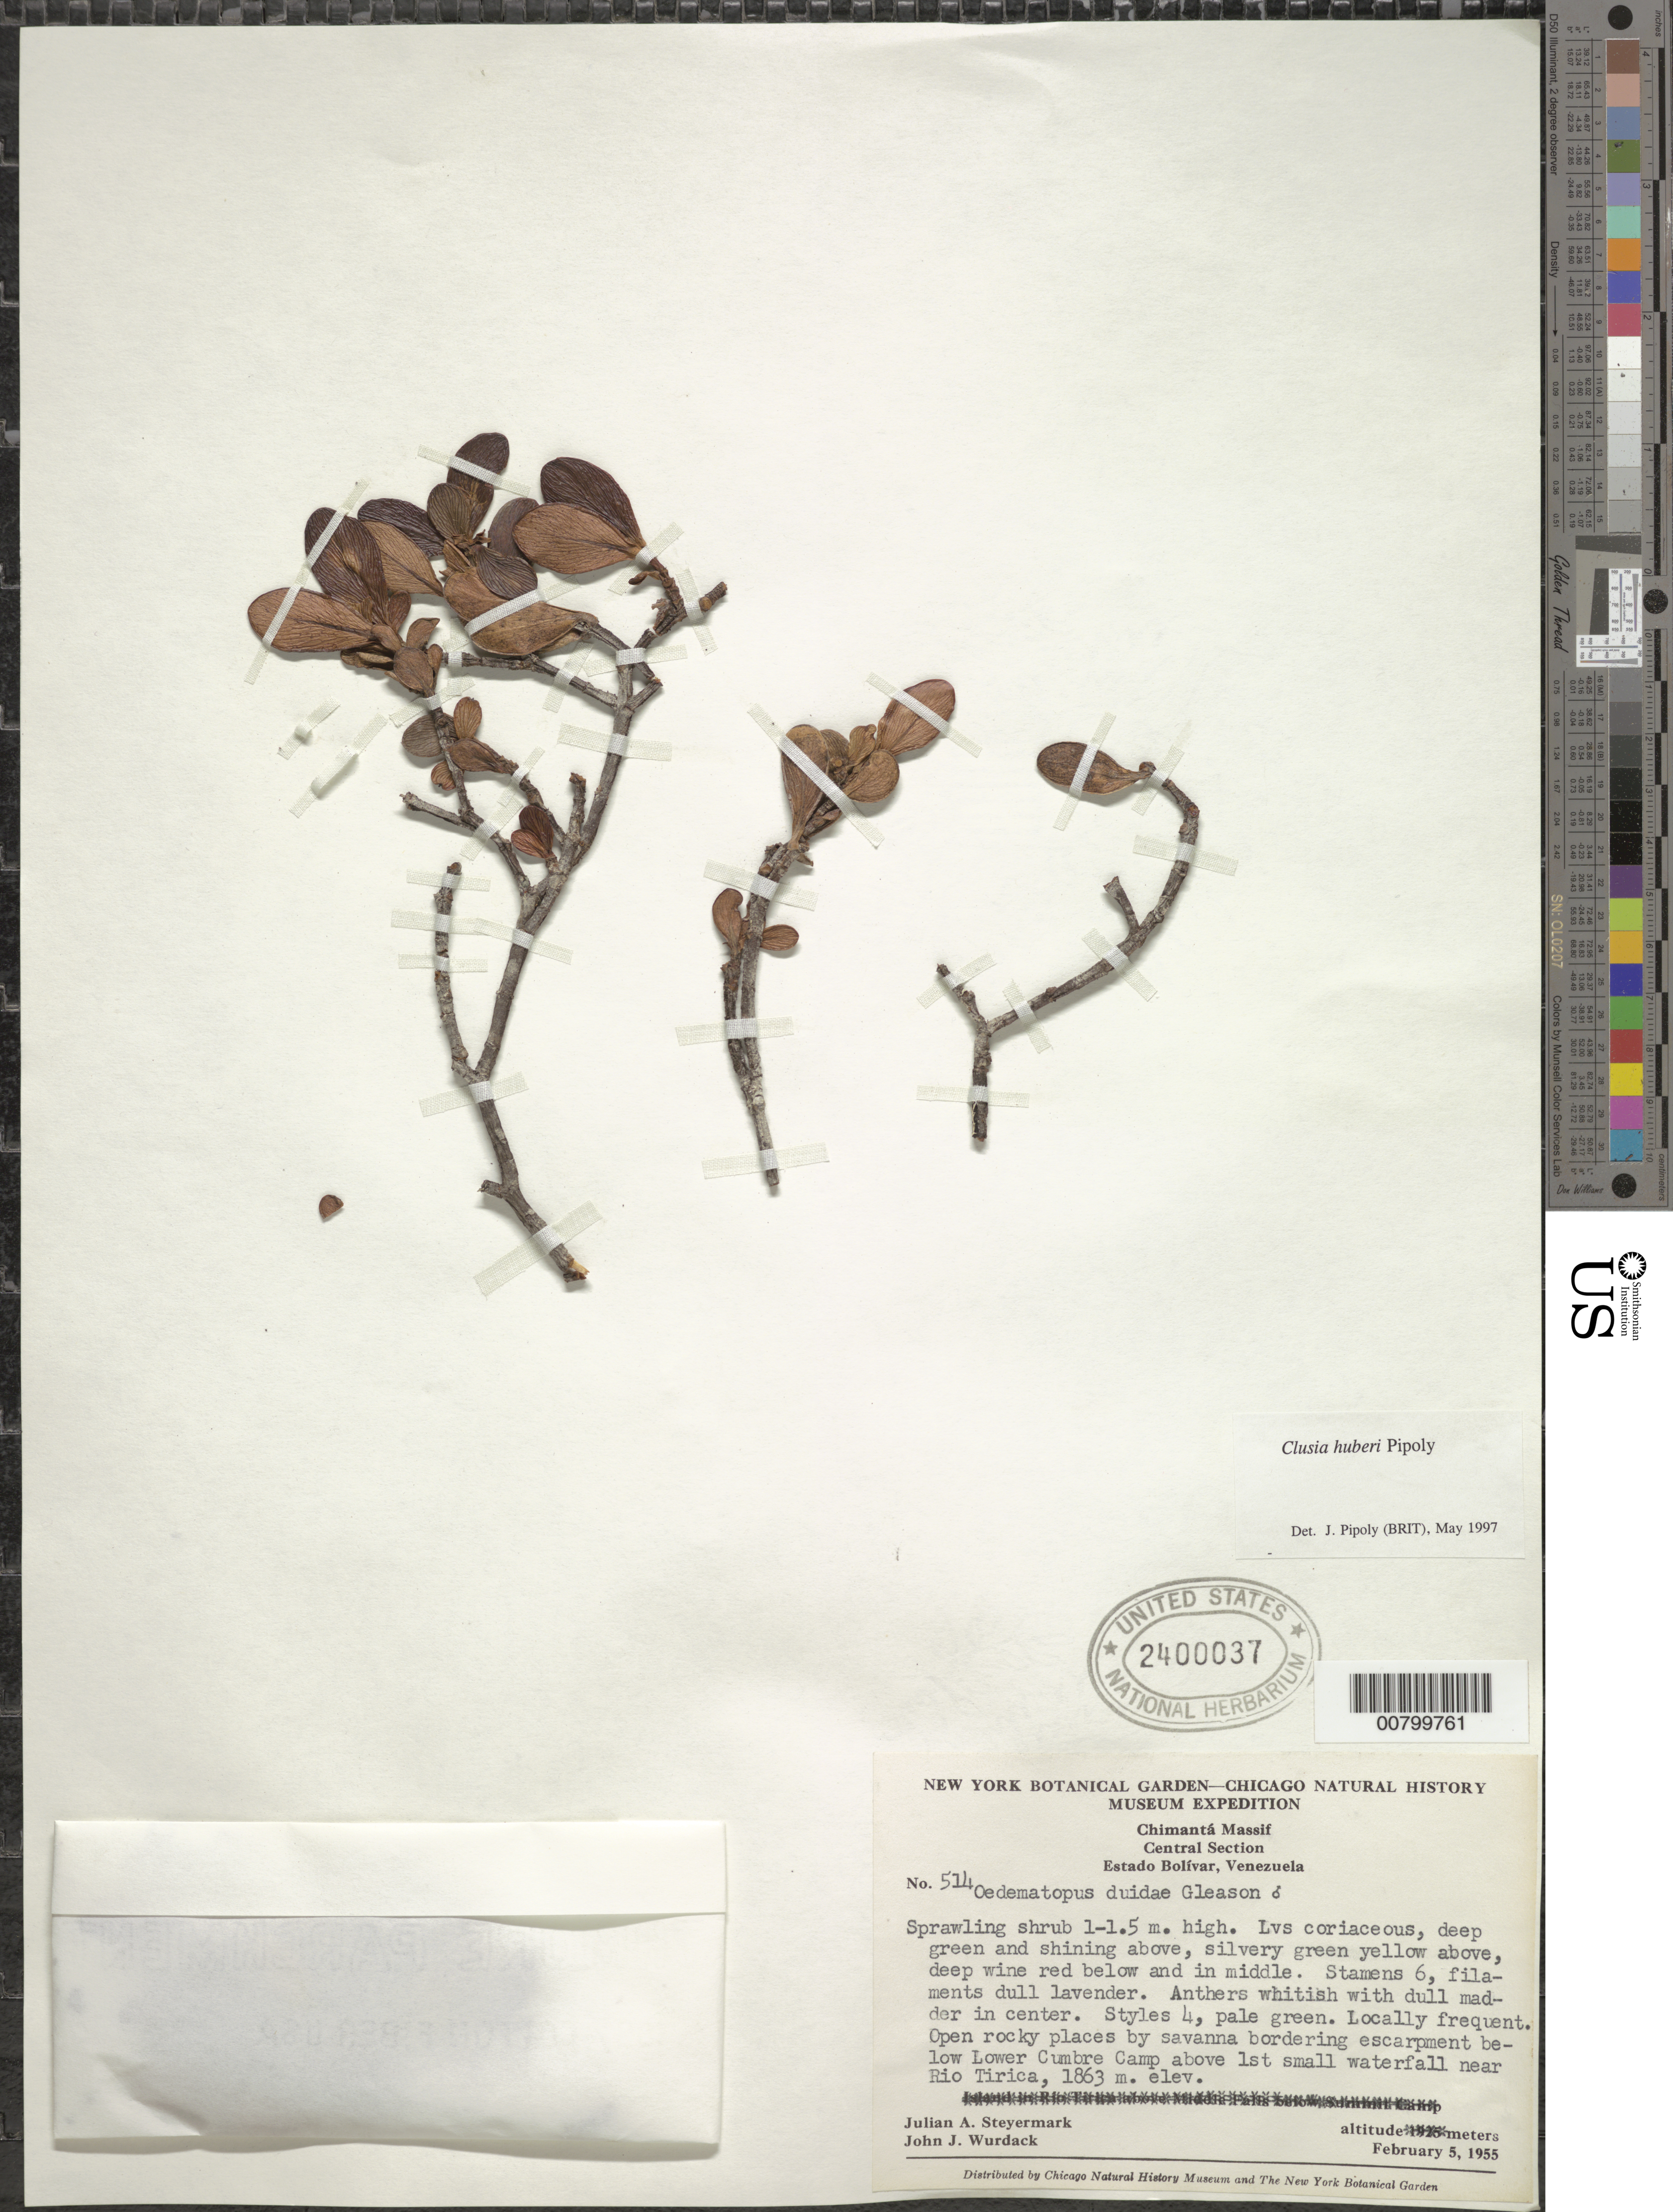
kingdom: Plantae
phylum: Tracheophyta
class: Magnoliopsida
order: Malpighiales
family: Clusiaceae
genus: Clusia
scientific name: Clusia huberi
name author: Pipoly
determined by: Pipoly, J. J., III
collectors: J. Steyermark & J. J. Wurdack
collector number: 55 514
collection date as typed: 5-Feb-55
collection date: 1955-02-05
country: Venezuela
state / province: Bolívar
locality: Chimantà Massif, Central Section, Lower Cumbre Camp, above first small waterfall near Rio Tirica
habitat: Open rocky places by savanna bordering escarpment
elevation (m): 1863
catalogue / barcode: US 2400037